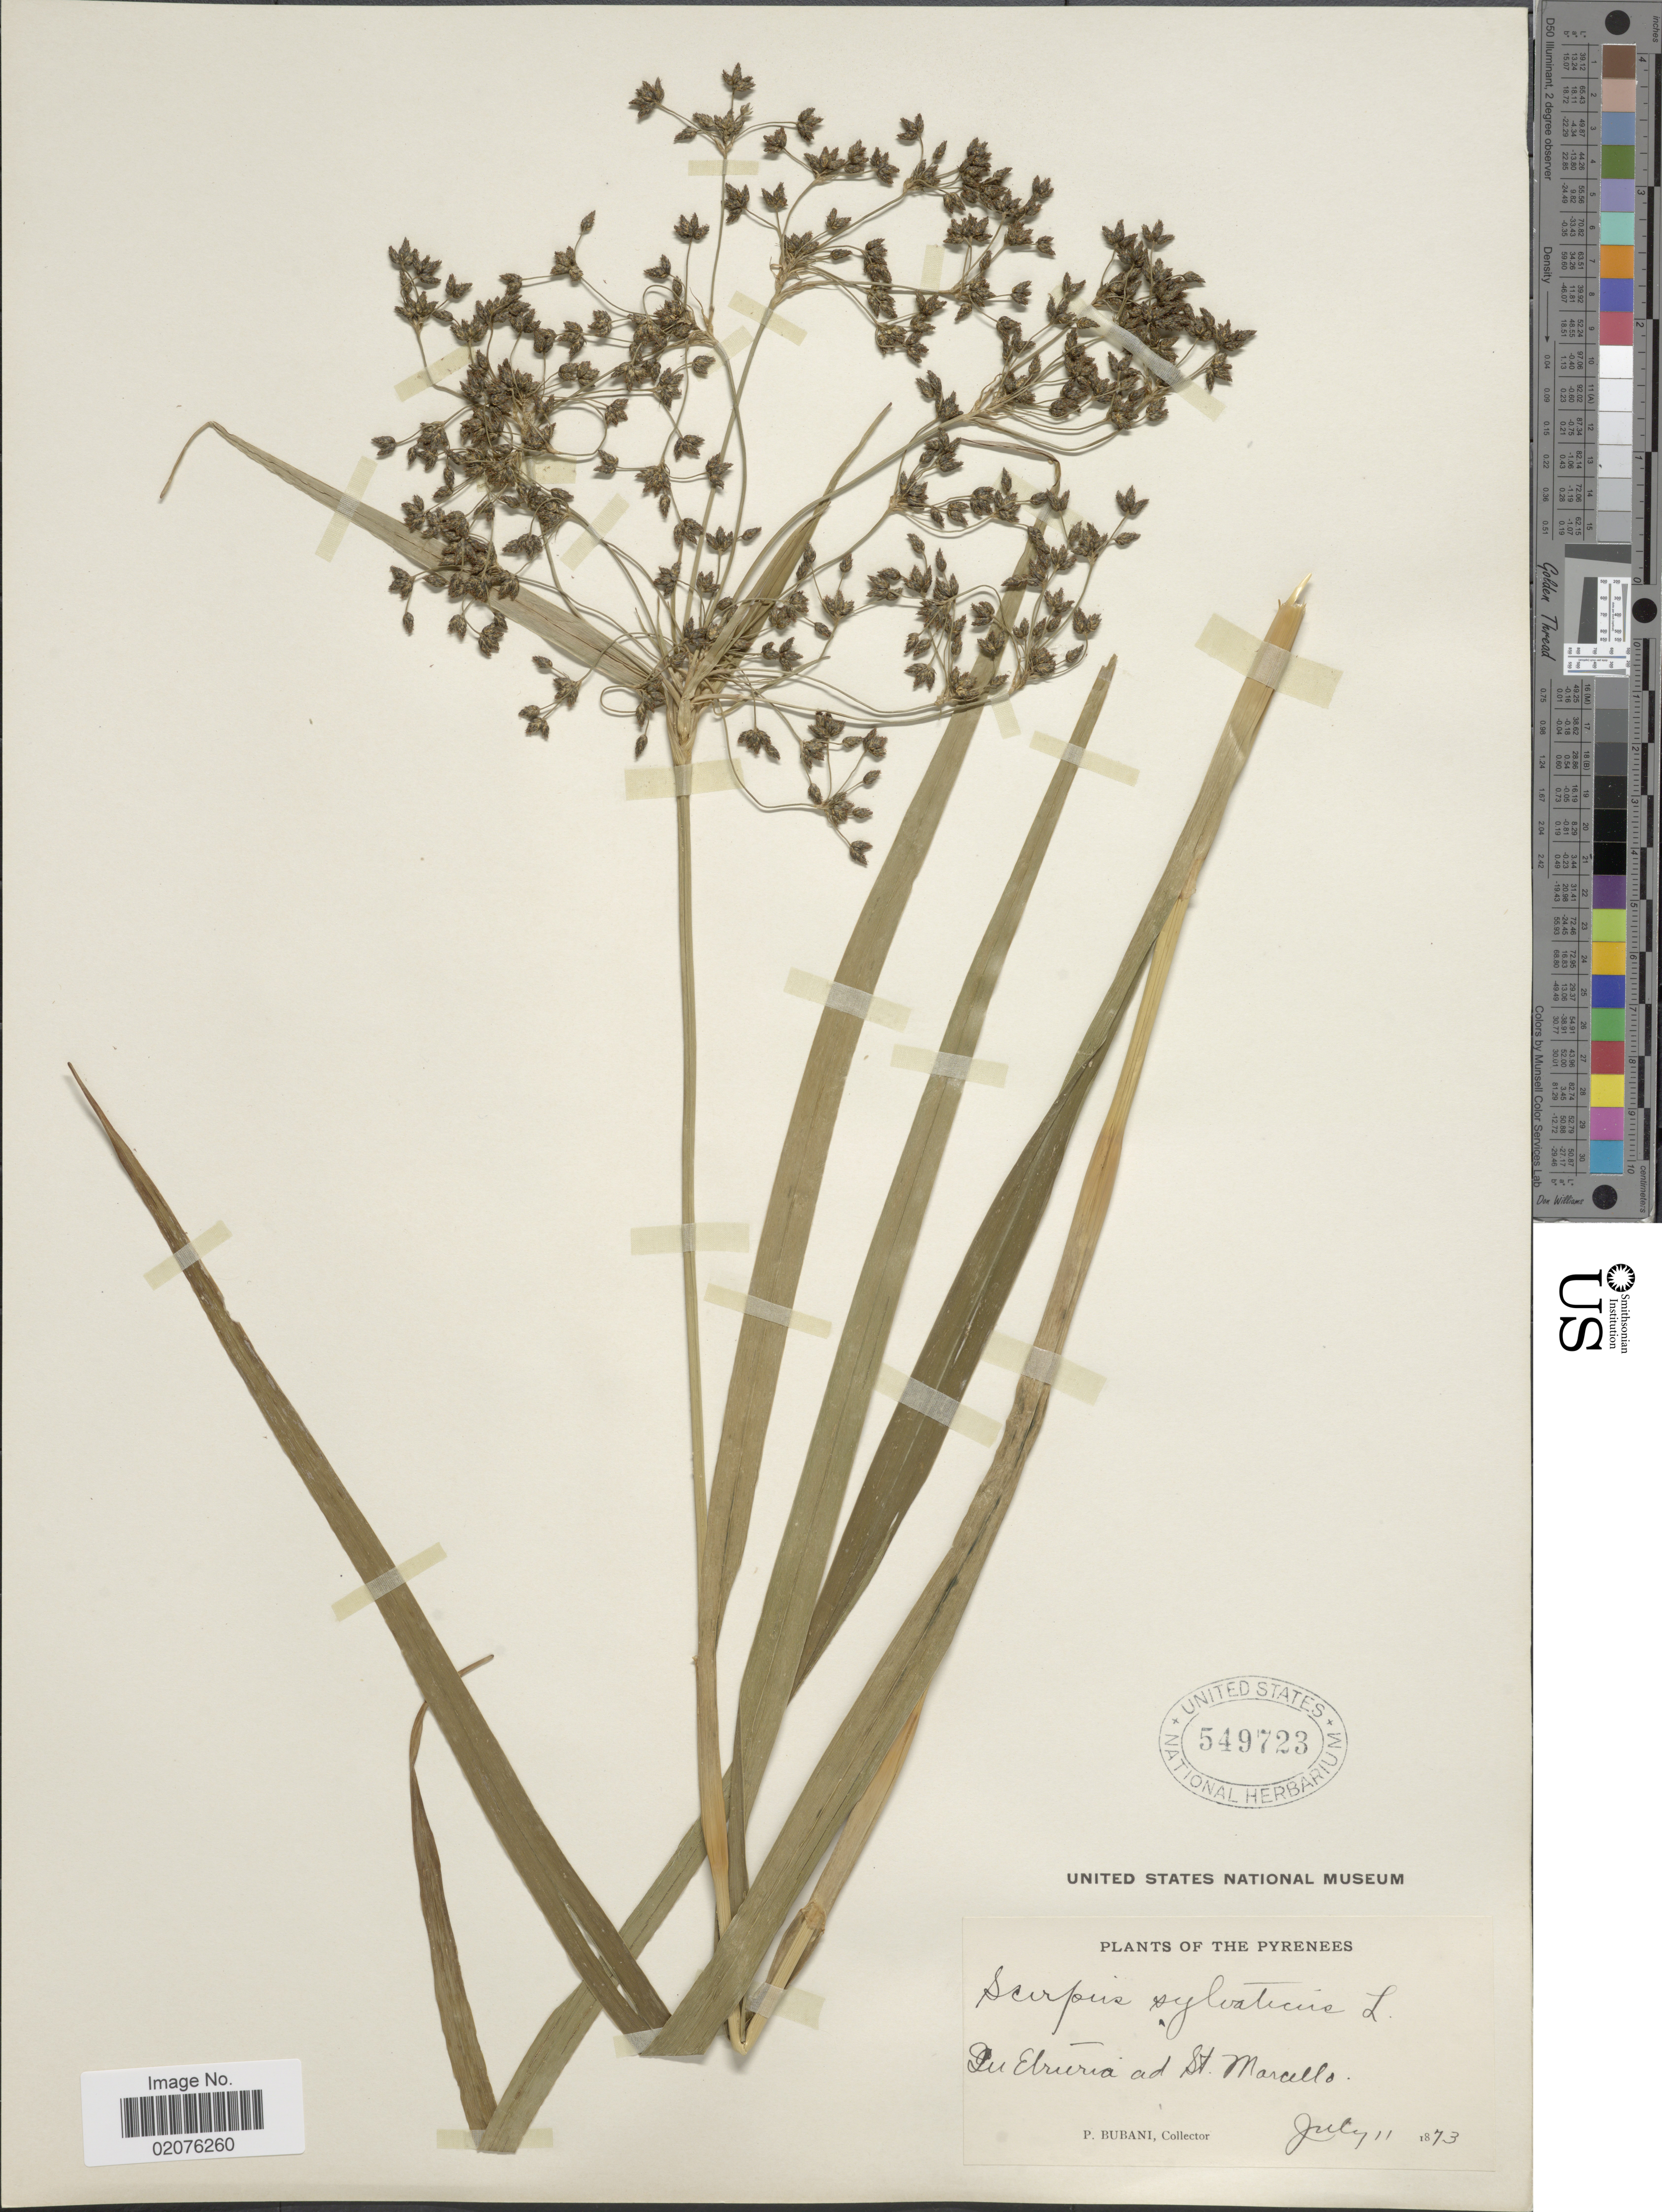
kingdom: Plantae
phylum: Tracheophyta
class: Liliopsida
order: Poales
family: Cyperaceae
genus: Scirpus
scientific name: Scirpus sylvaticus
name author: L.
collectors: P. Bubani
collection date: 1873-07-11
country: Italy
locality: In Etruria ad St. Marcello [In Etruria at San Marcello]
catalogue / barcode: US 549723